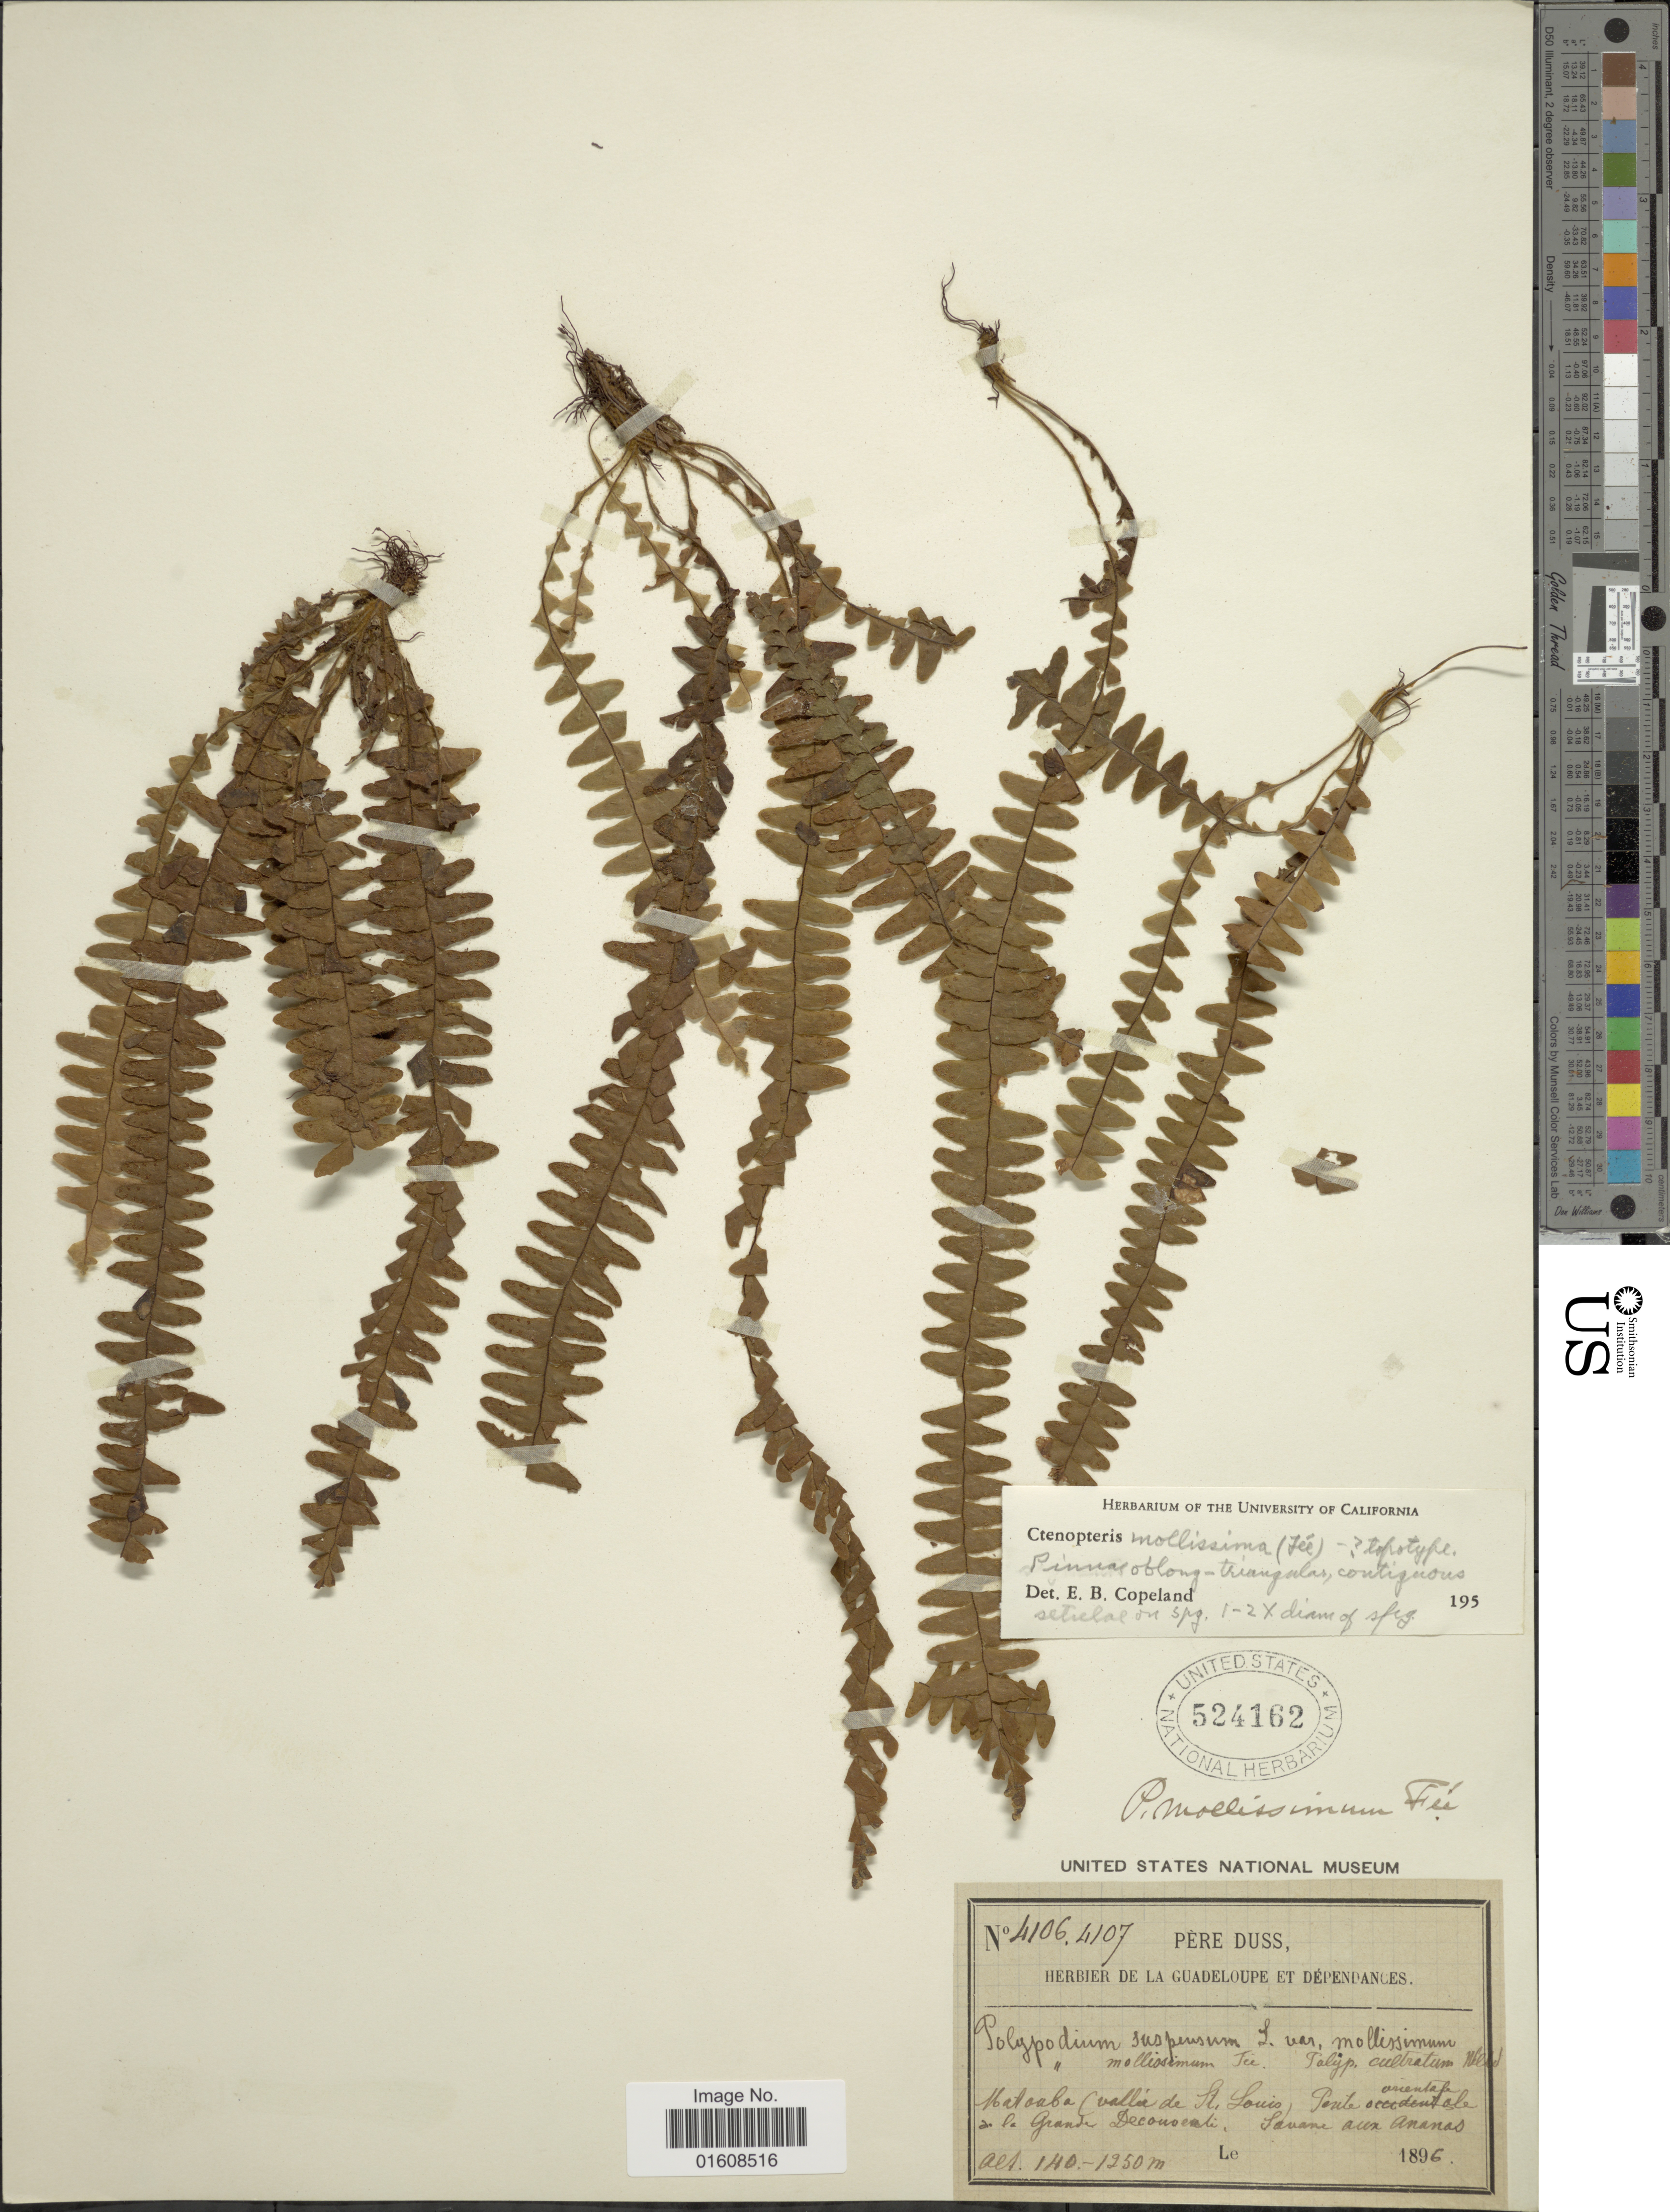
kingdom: Plantae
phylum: Tracheophyta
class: Polypodiopsida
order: Polypodiales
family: Polypodiaceae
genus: Alansmia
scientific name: Alansmia elastica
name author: (Bory ex Willd.) Moguel & M. Kessler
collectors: Père Duss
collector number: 4106,4107*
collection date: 1896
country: Guadeloupe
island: Leeward Is.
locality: Matouba (vallée de St. Louis). Pointe orientale de la Grande Découverte, Savane aux Ananas.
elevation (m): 140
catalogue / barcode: US 524162